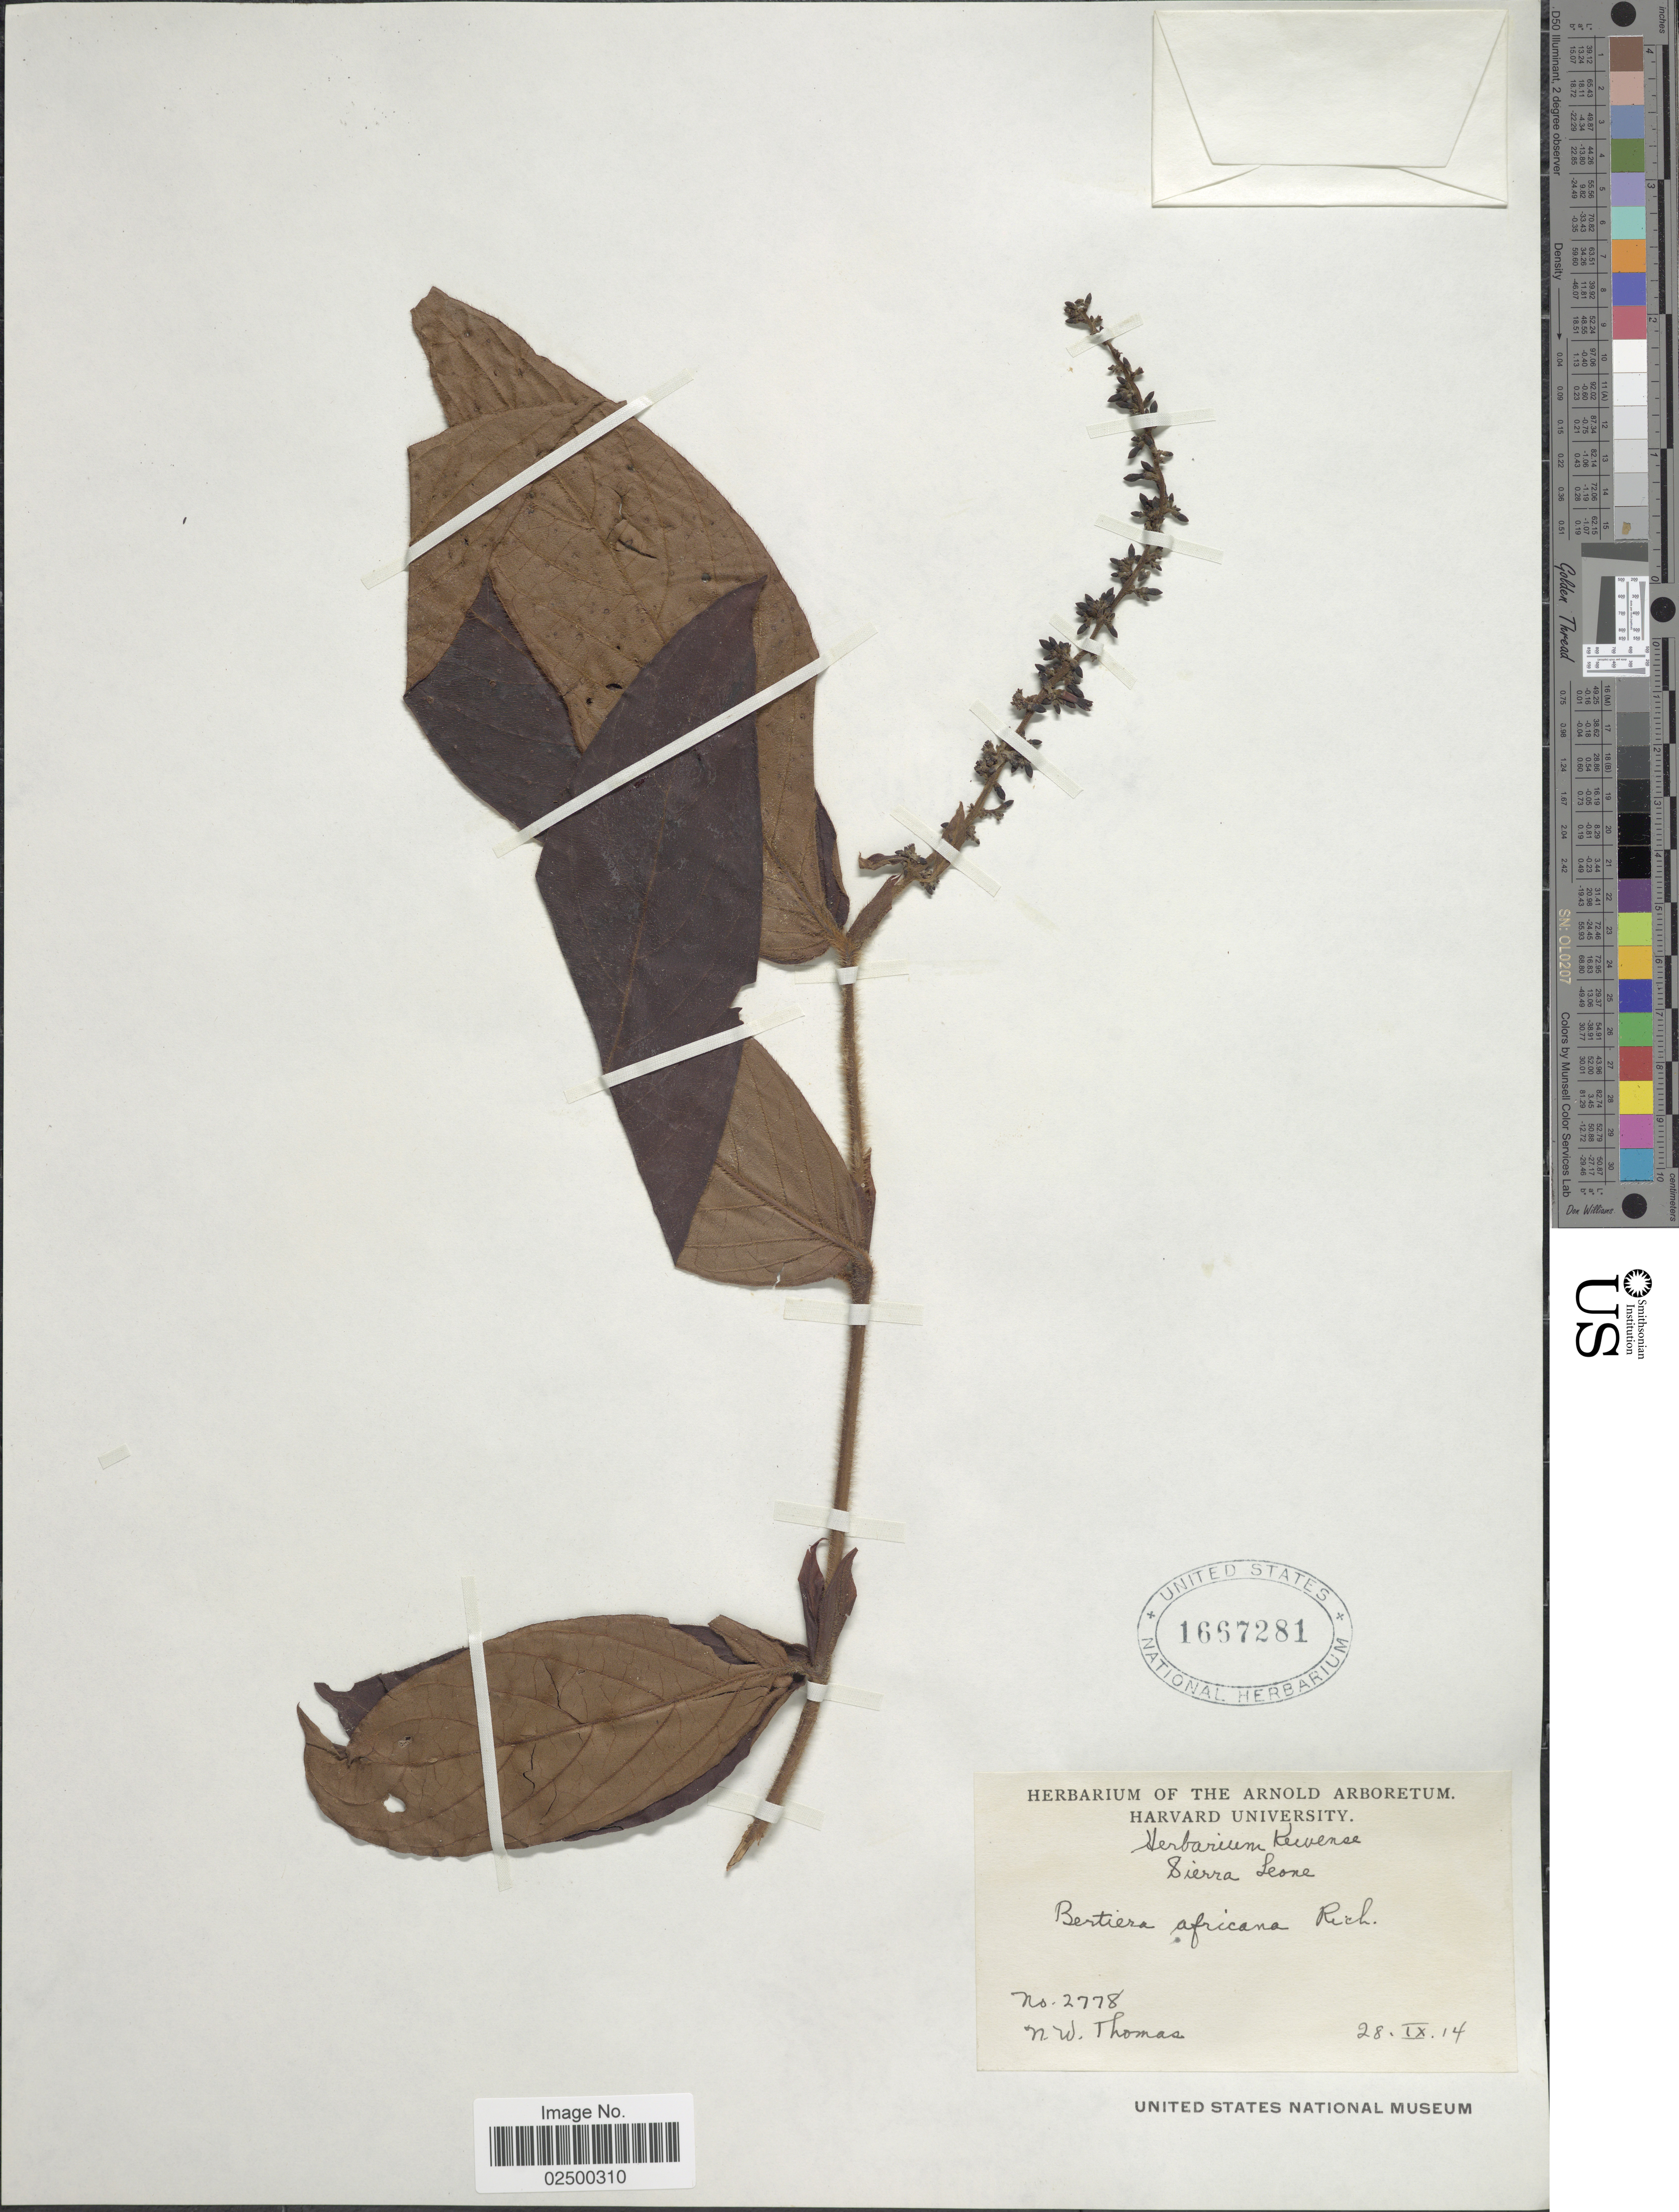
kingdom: Plantae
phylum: Tracheophyta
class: Magnoliopsida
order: Gentianales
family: Rubiaceae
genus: Bertiera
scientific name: Bertiera spicata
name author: (Gaerth.) Wernham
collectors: N. Thomas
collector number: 2778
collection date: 1914-09-28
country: Sierra Leone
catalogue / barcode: US 1667281